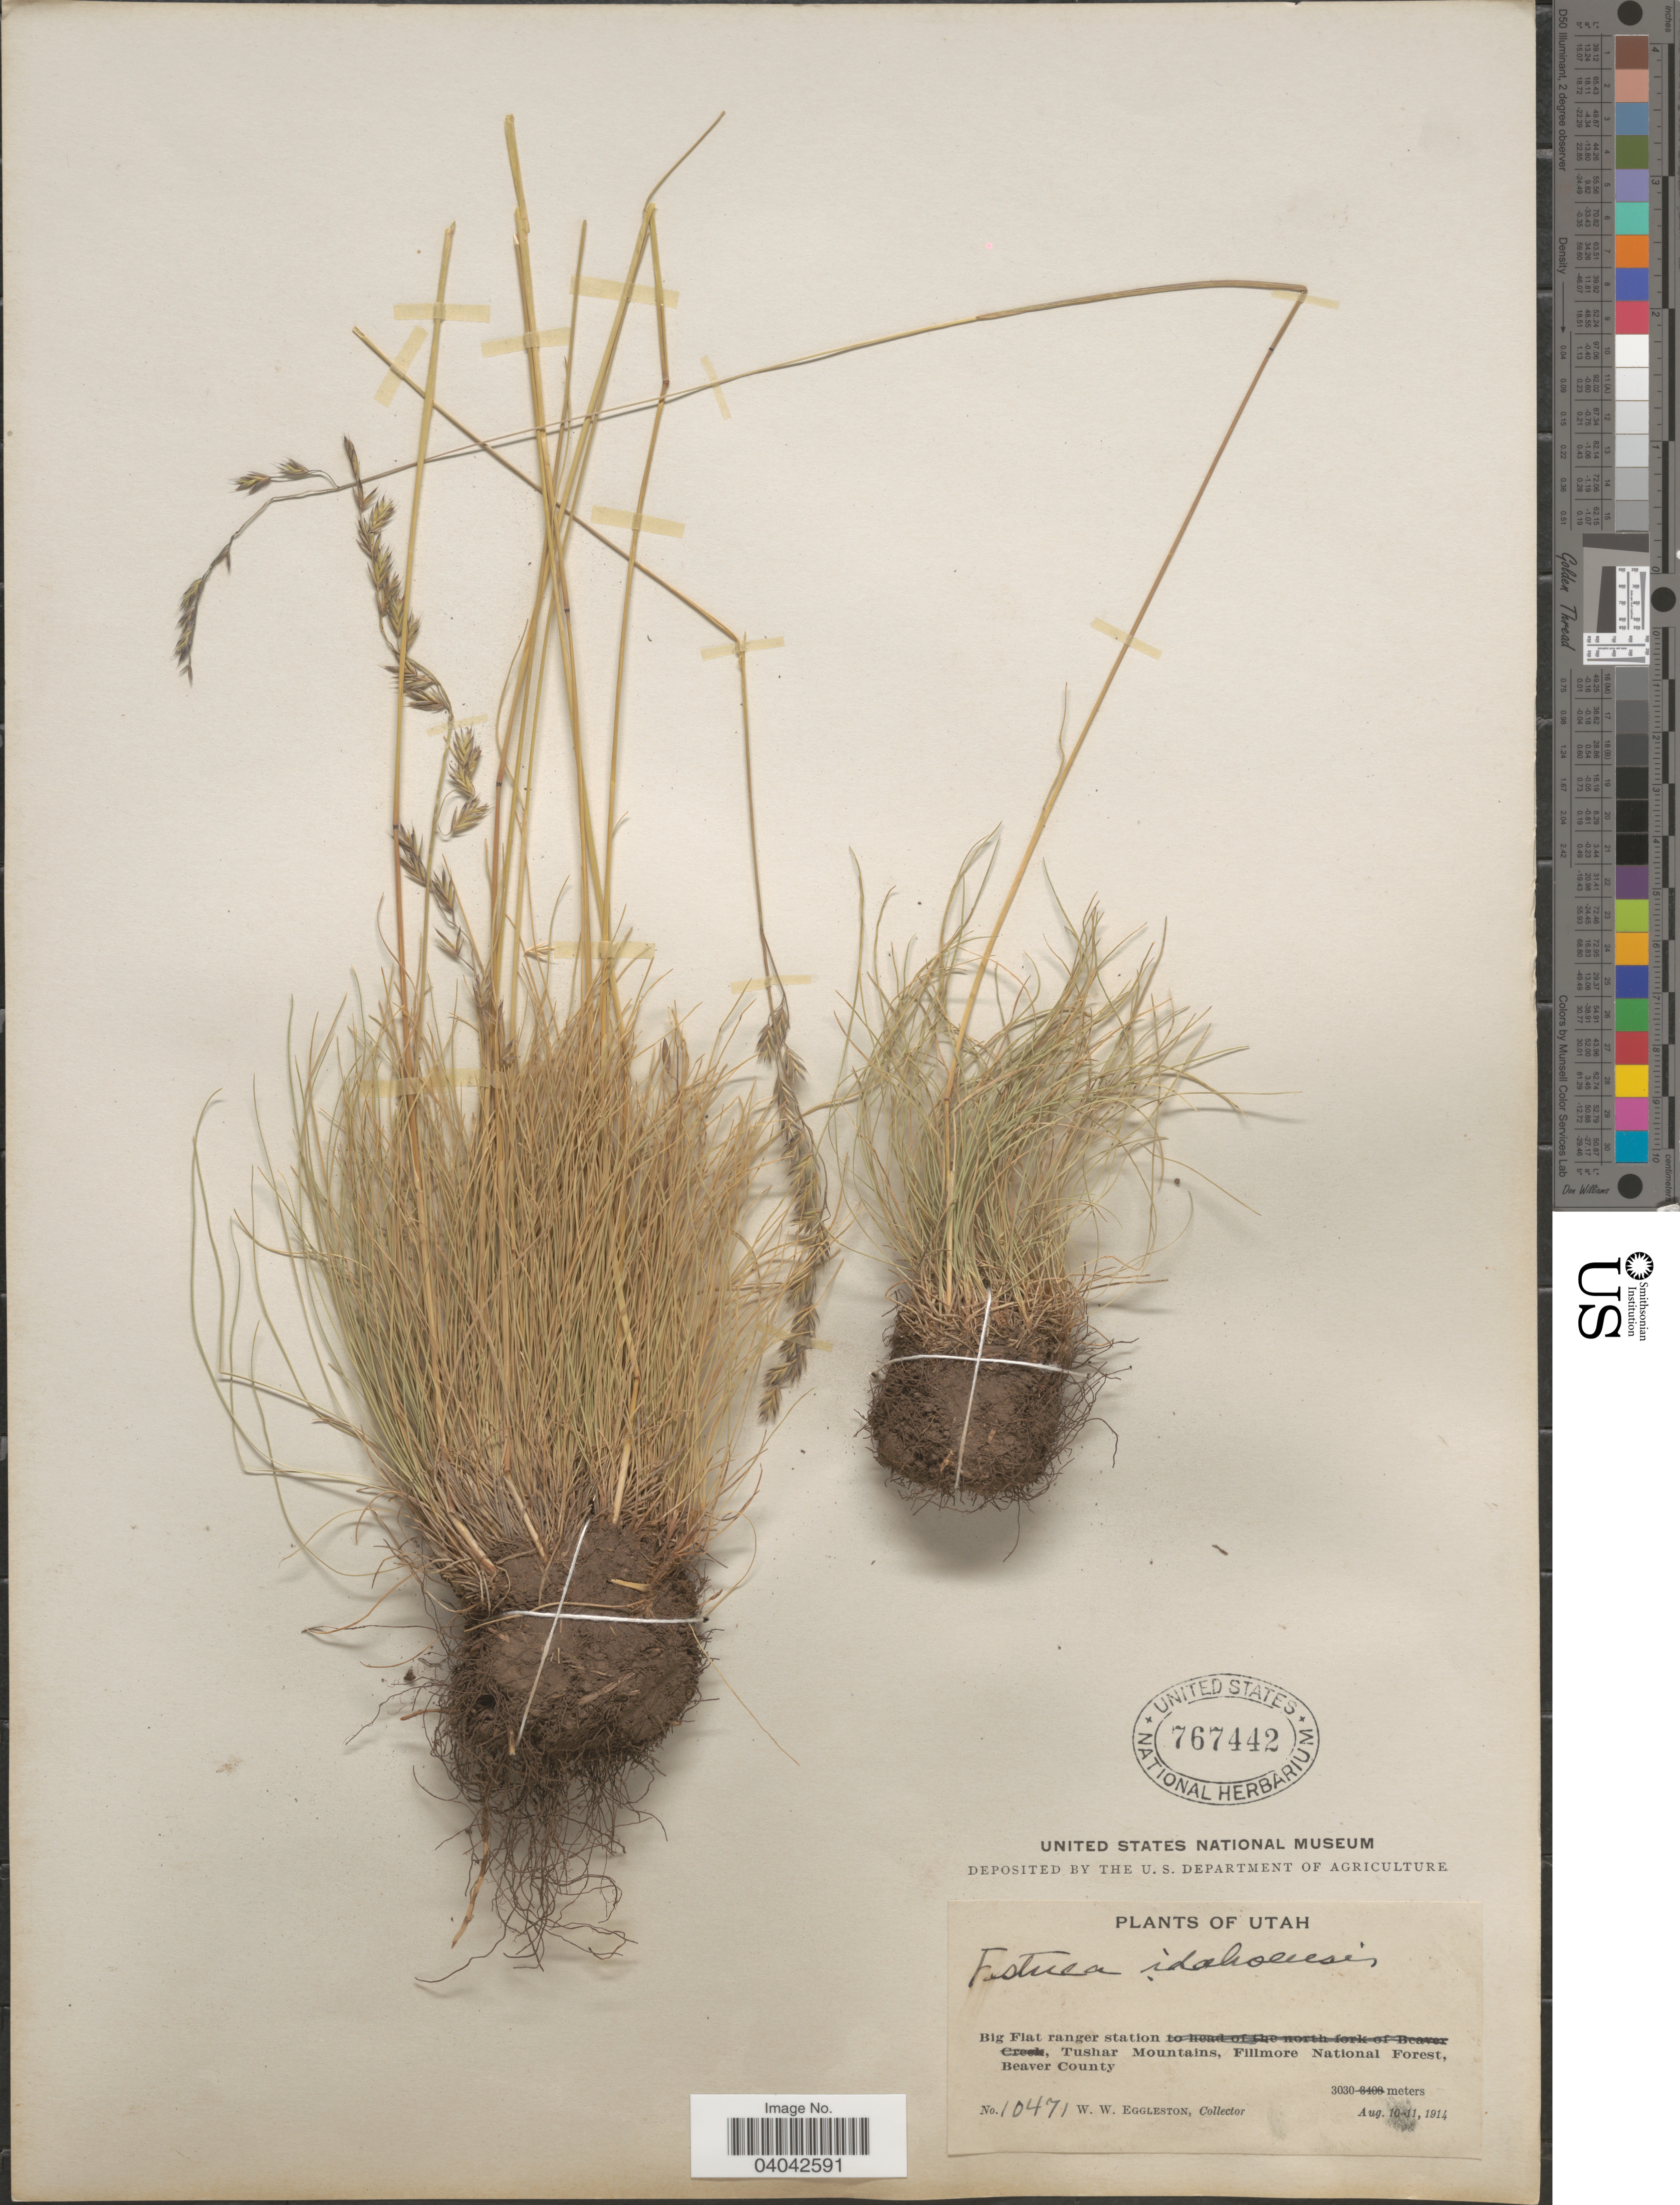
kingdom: Plantae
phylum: Tracheophyta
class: Liliopsida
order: Poales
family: Poaceae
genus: Festuca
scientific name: Festuca idahoensis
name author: Elmer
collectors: W. W. Eggleston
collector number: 10471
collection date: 1914-08-10/1914-08-11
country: United States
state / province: Utah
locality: Big Flat ranger station, Tushar Mountains, Fillmore National Forest, Beaver County.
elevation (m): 3030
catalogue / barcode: US 767442